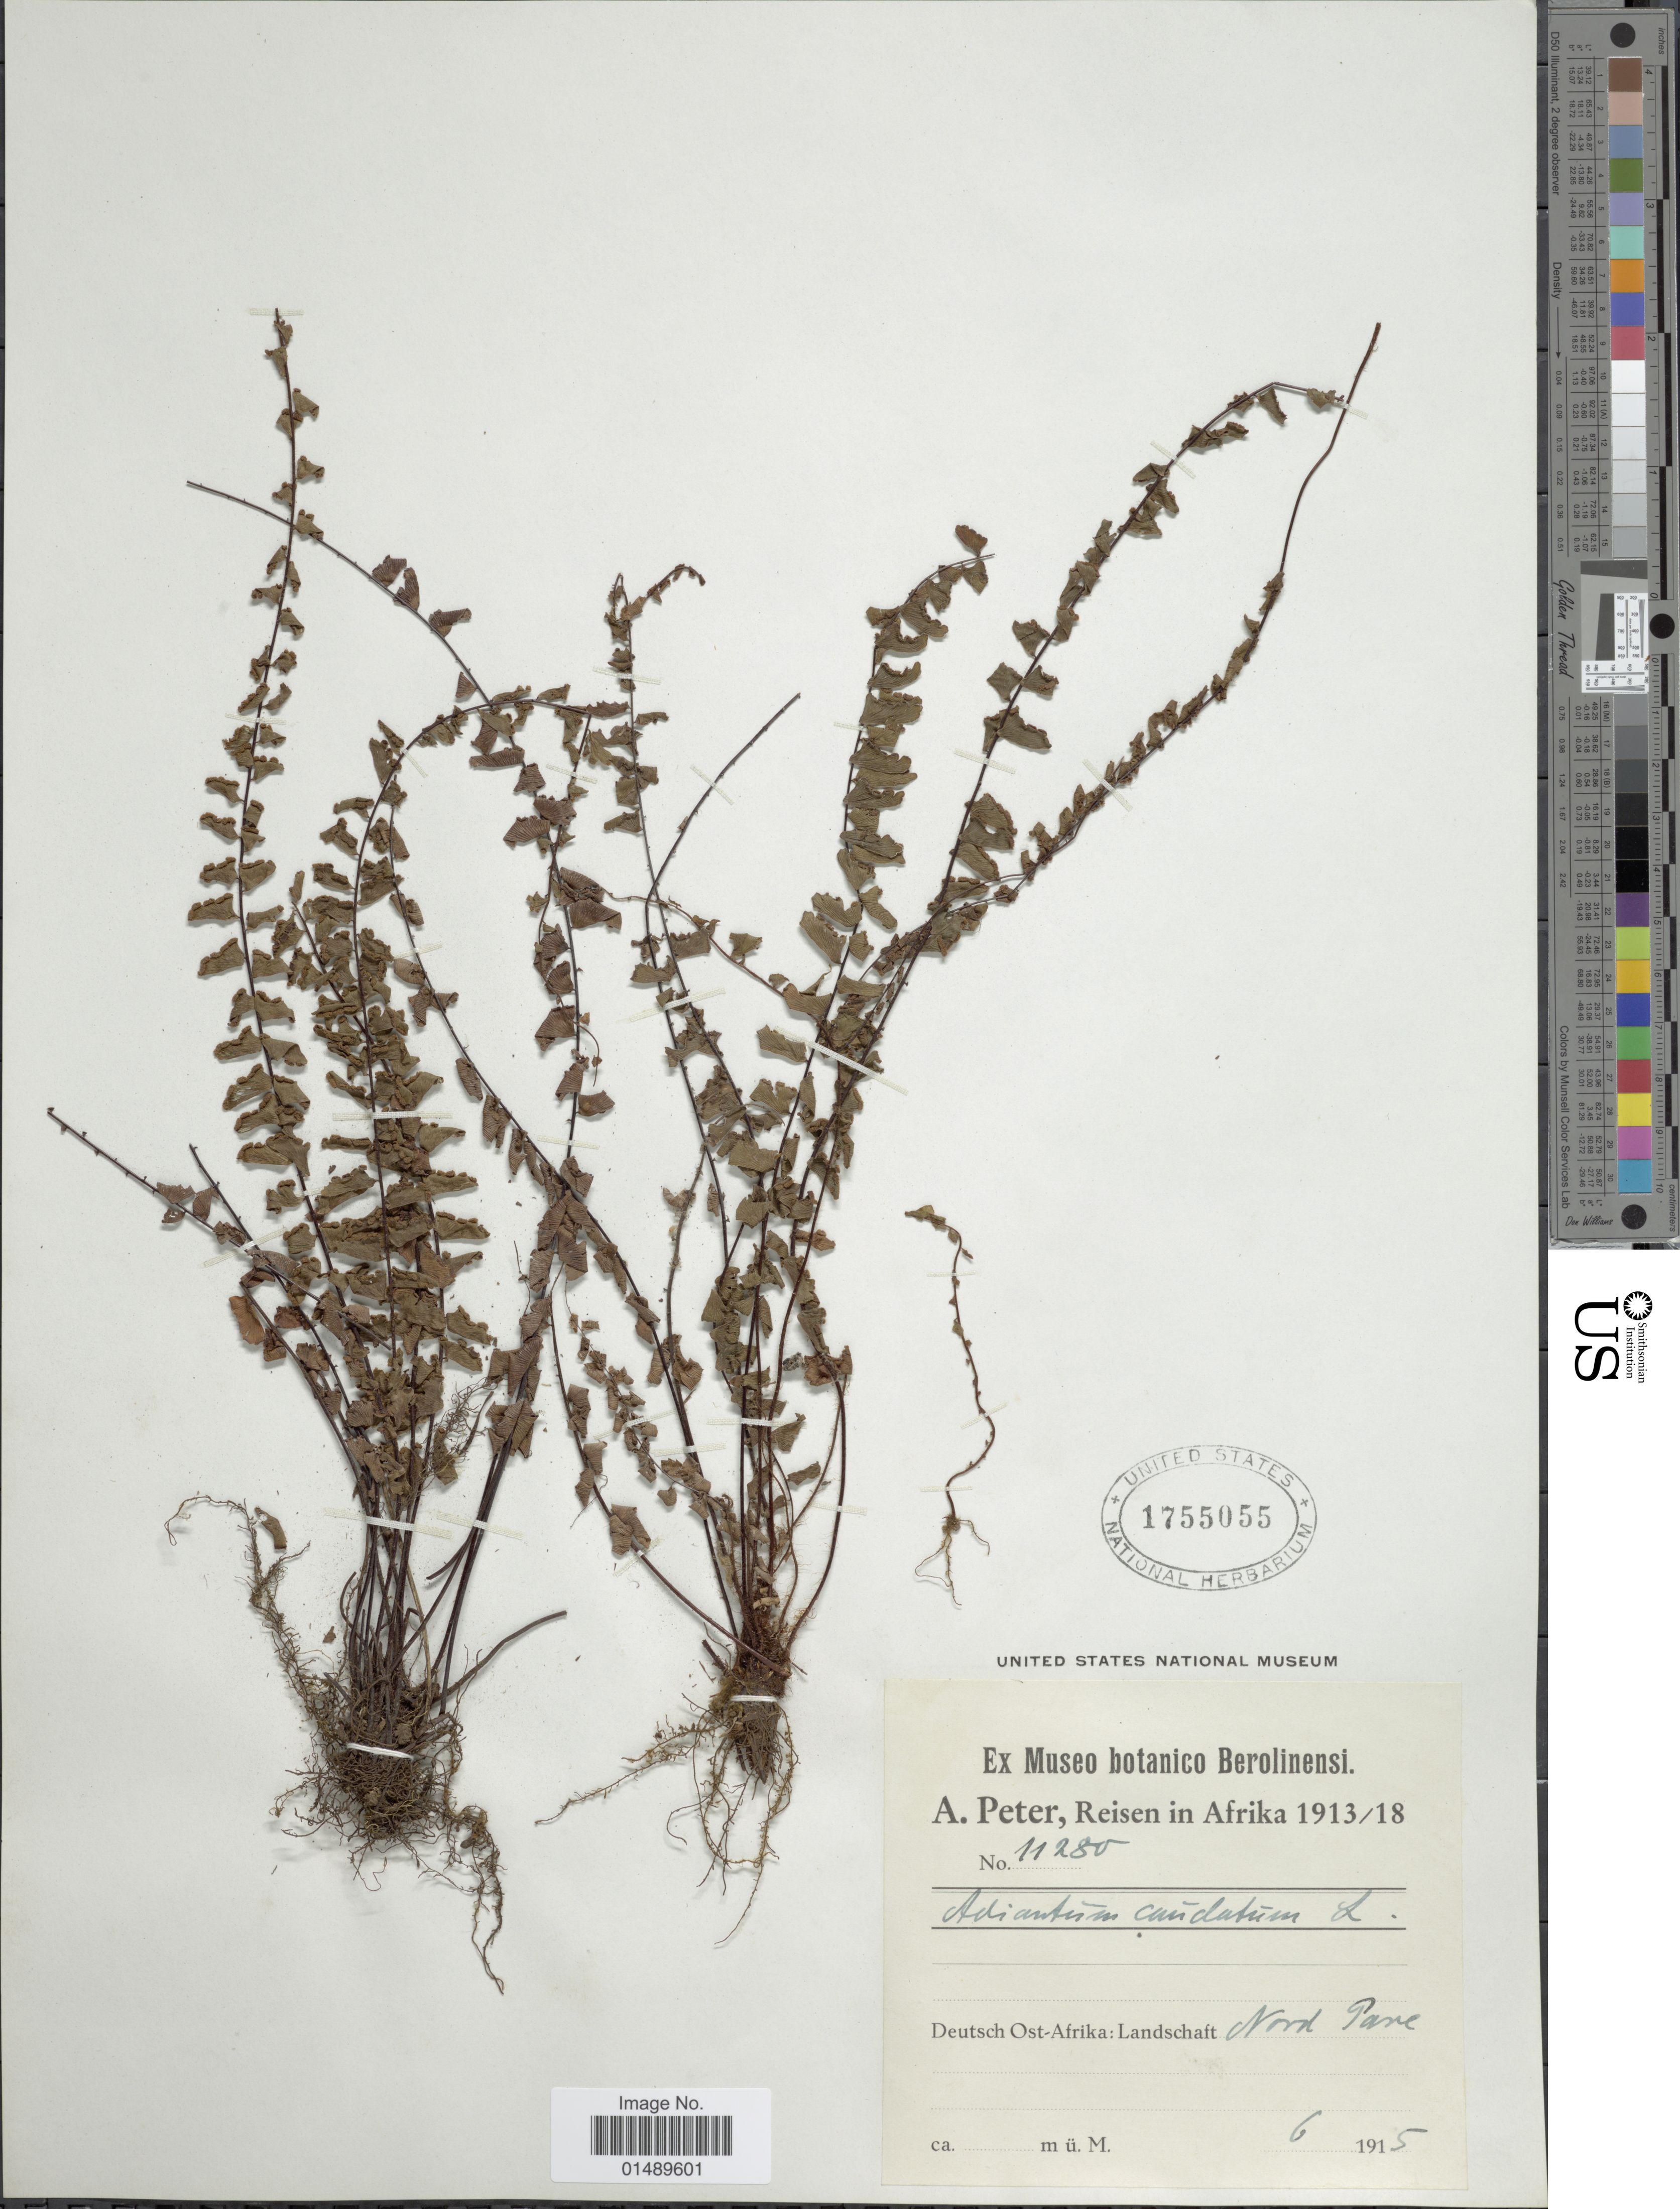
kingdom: Plantae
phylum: Tracheophyta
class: Polypodiopsida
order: Polypodiales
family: Pteridaceae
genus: Adiantum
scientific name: Adiantum caudatum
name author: L.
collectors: A. Peter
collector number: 11285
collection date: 1915-06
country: Tanzania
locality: Deutsch Ost-Afrika: Landschaft Nord Pare.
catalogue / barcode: US 1755055